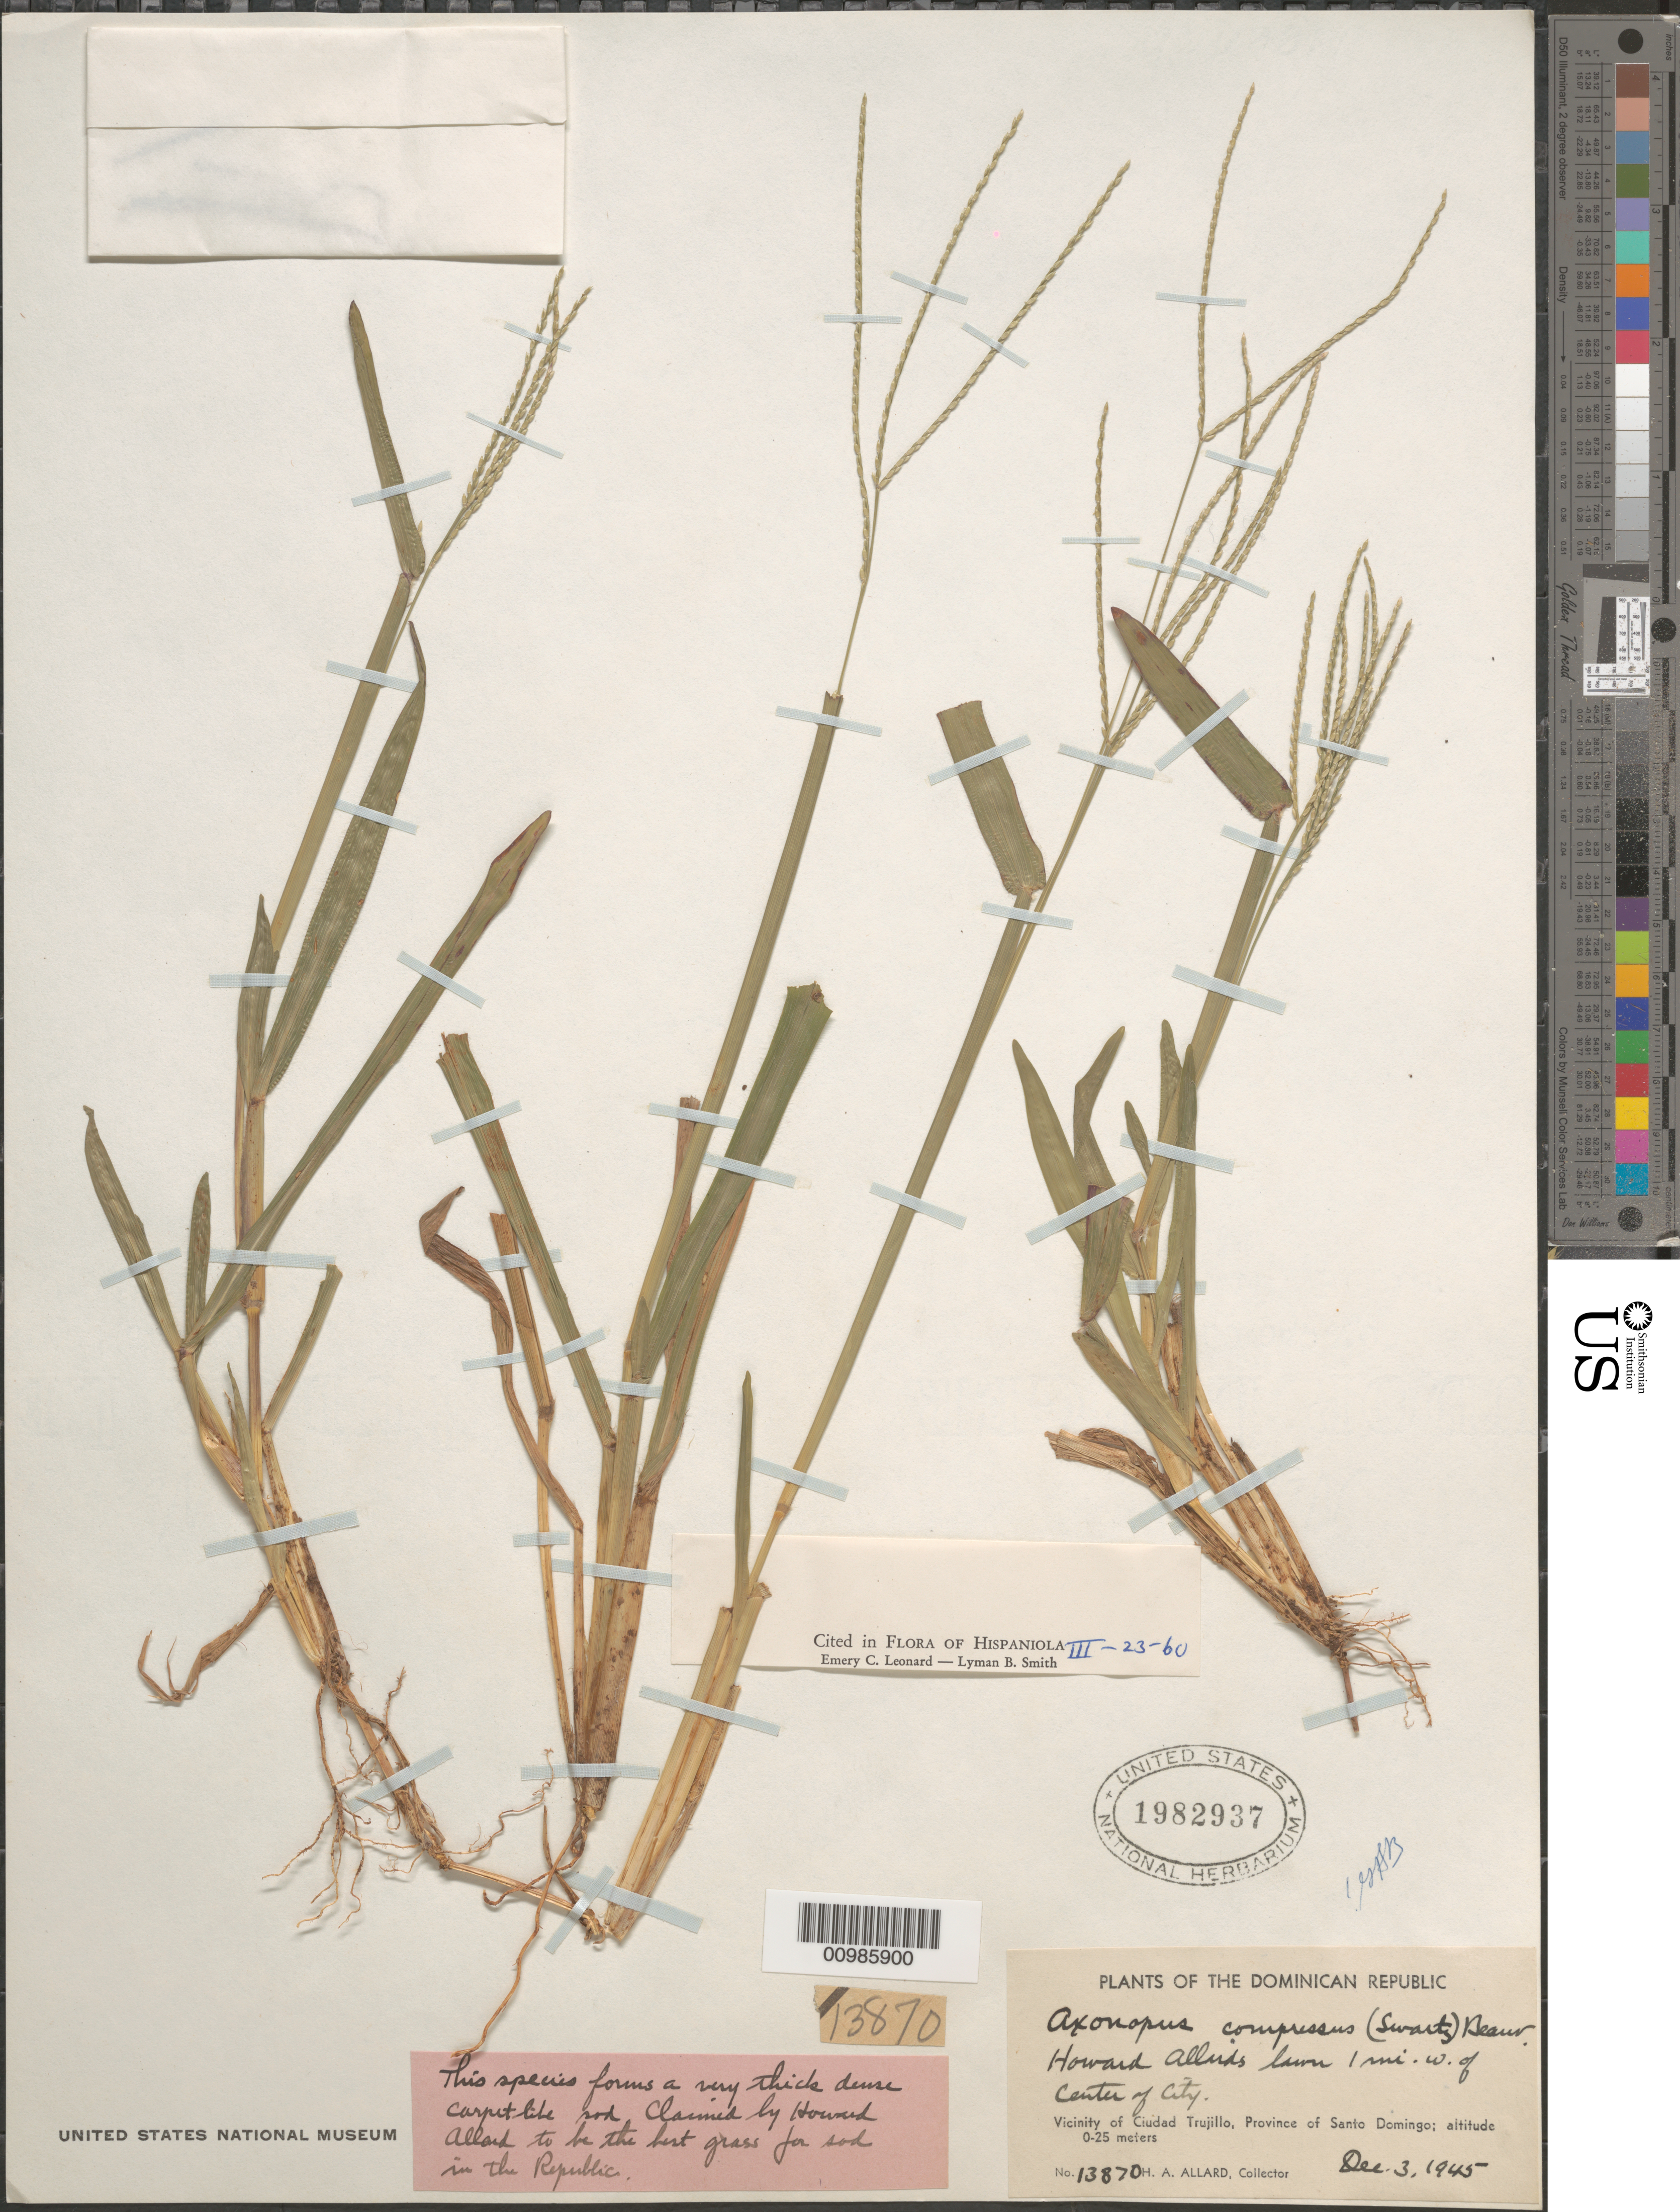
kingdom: Plantae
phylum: Tracheophyta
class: Liliopsida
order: Poales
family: Poaceae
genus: Axonopus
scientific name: Axonopus compressus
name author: (Sw.) P. Beauv.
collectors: H. A. Allard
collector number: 13870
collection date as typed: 03 Dec 1945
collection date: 1945-12-03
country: Dominican Republic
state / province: Distrito Nacional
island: Hispaniola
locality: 1 mile west of the center of Santo Domingo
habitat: on lawn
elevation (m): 0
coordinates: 0 N, 0 E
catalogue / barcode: US 1982937